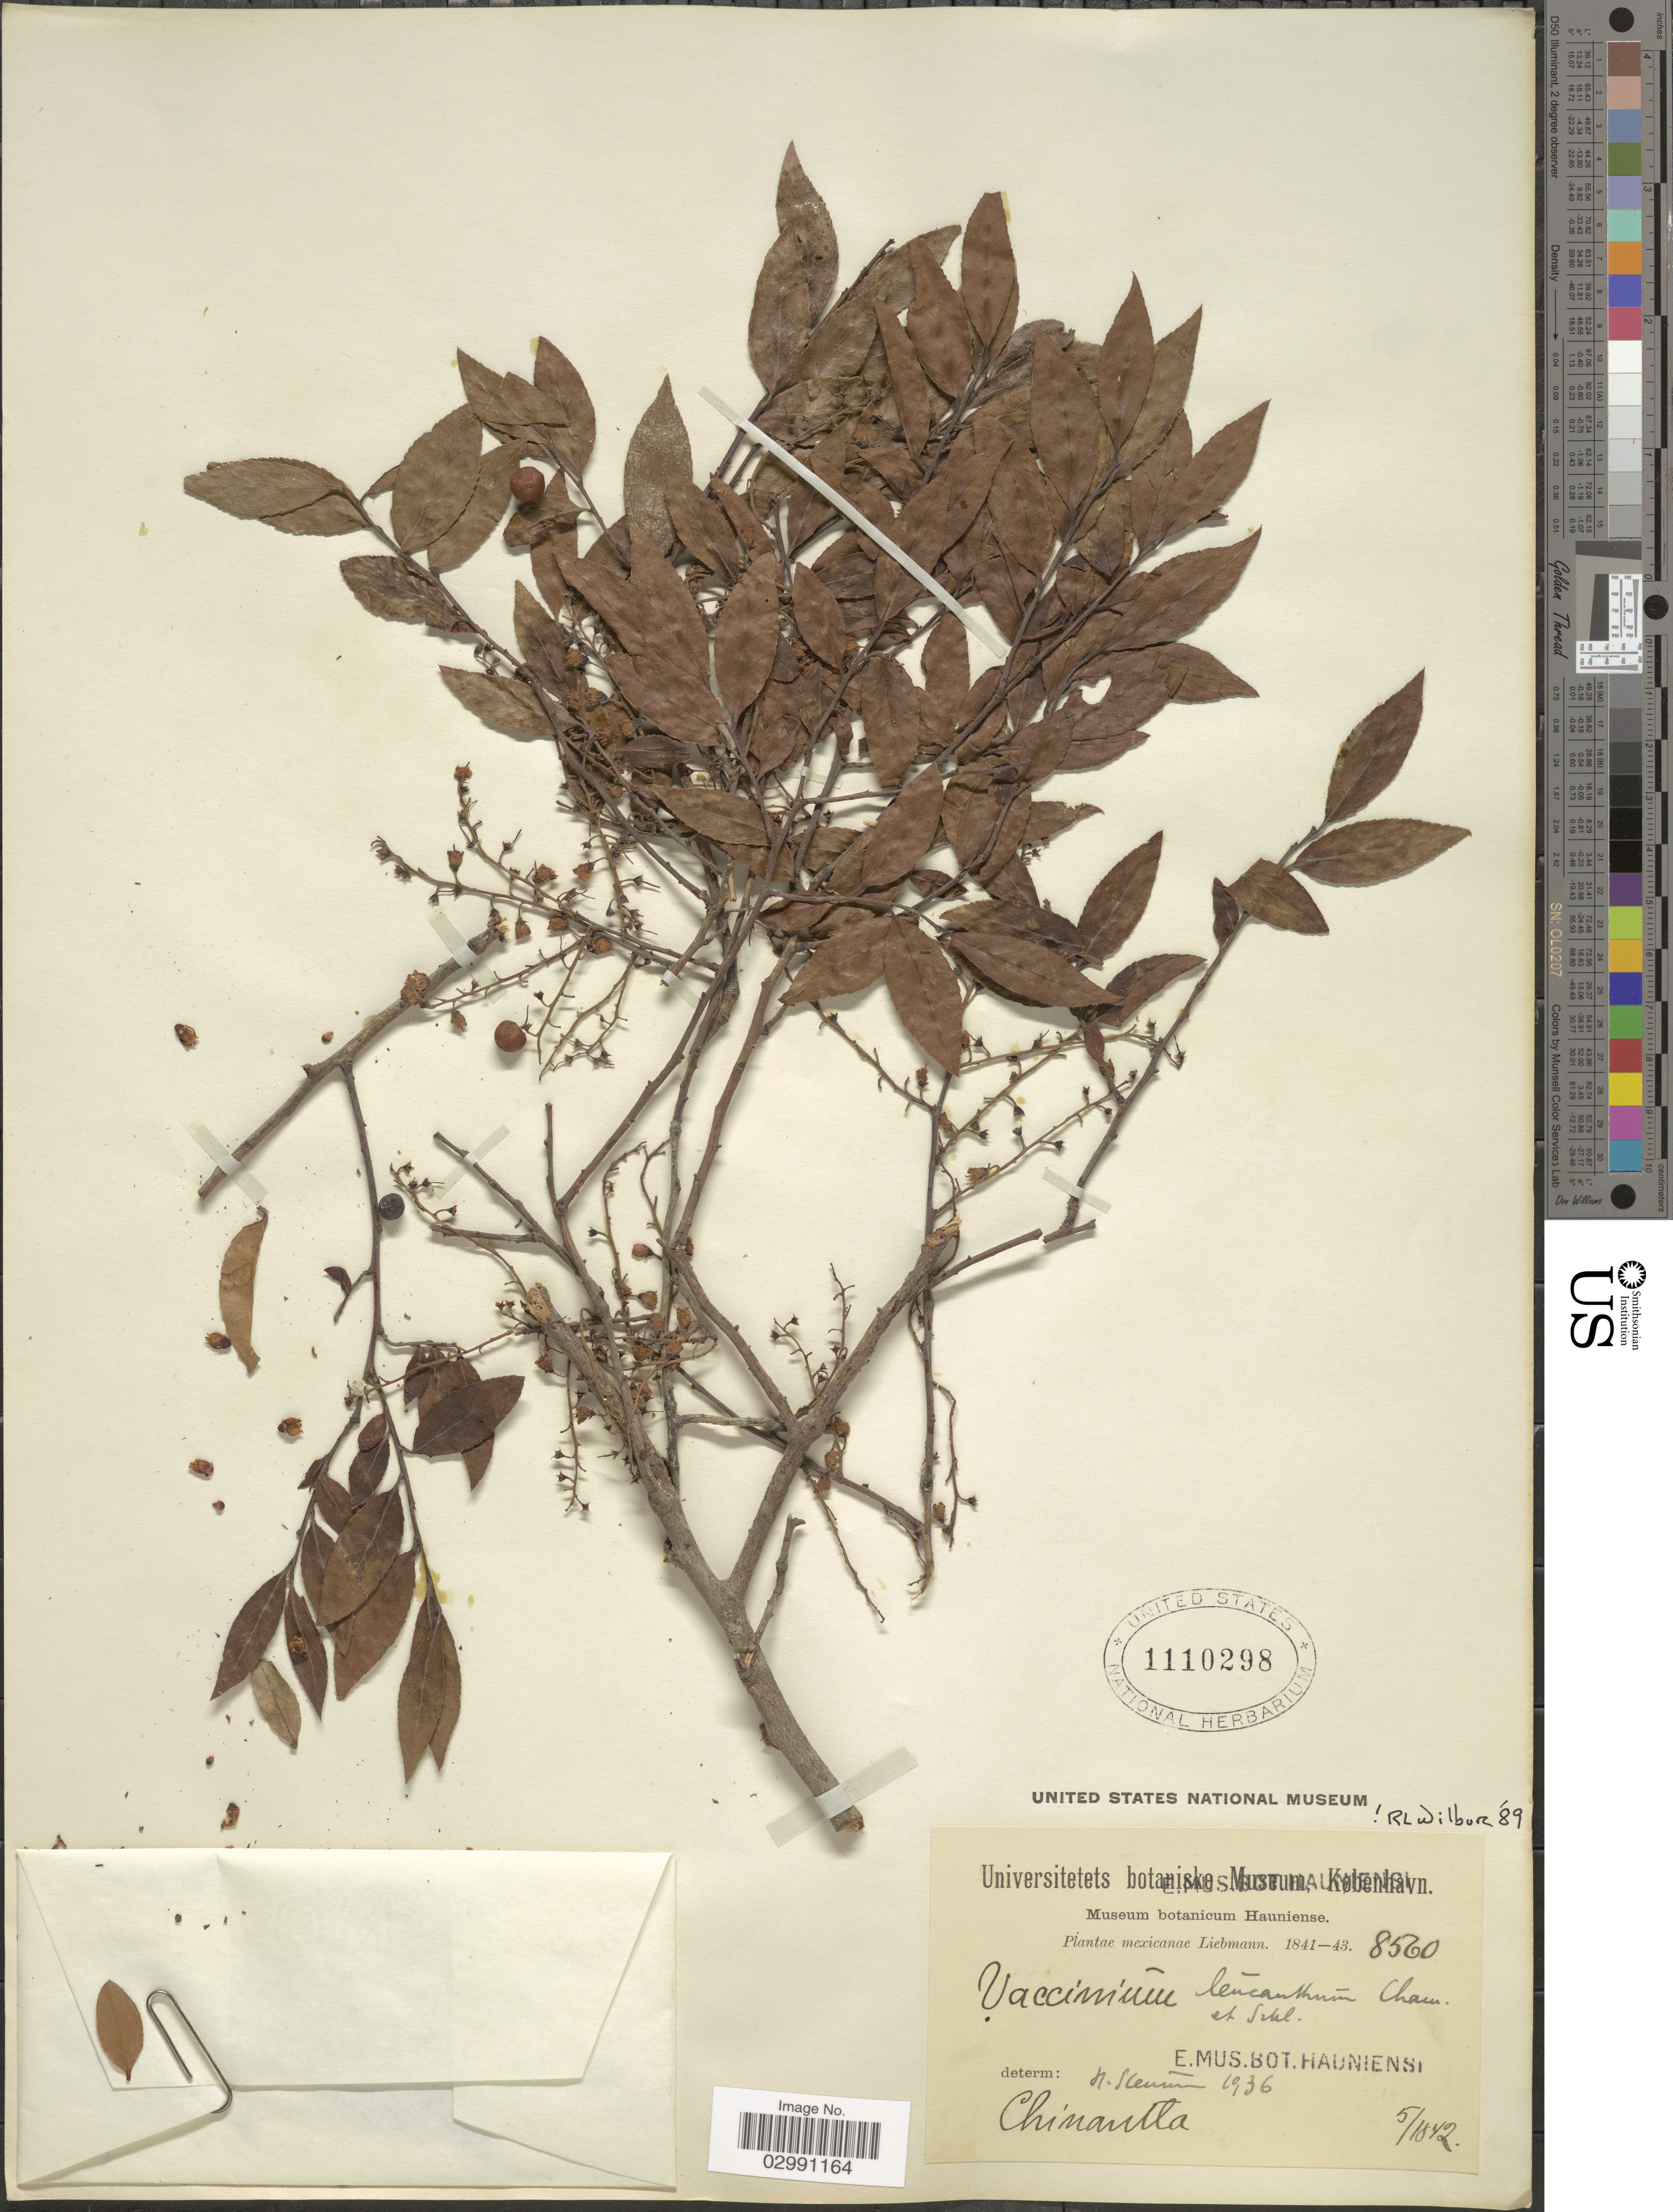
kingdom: Plantae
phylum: Tracheophyta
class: Magnoliopsida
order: Ericales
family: Ericaceae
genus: Vaccinium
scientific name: Vaccinium leucanthum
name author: Schltdl.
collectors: Liebmann, --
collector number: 8560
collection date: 1842-05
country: Mexico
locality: Chinantla.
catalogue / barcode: US 1110298